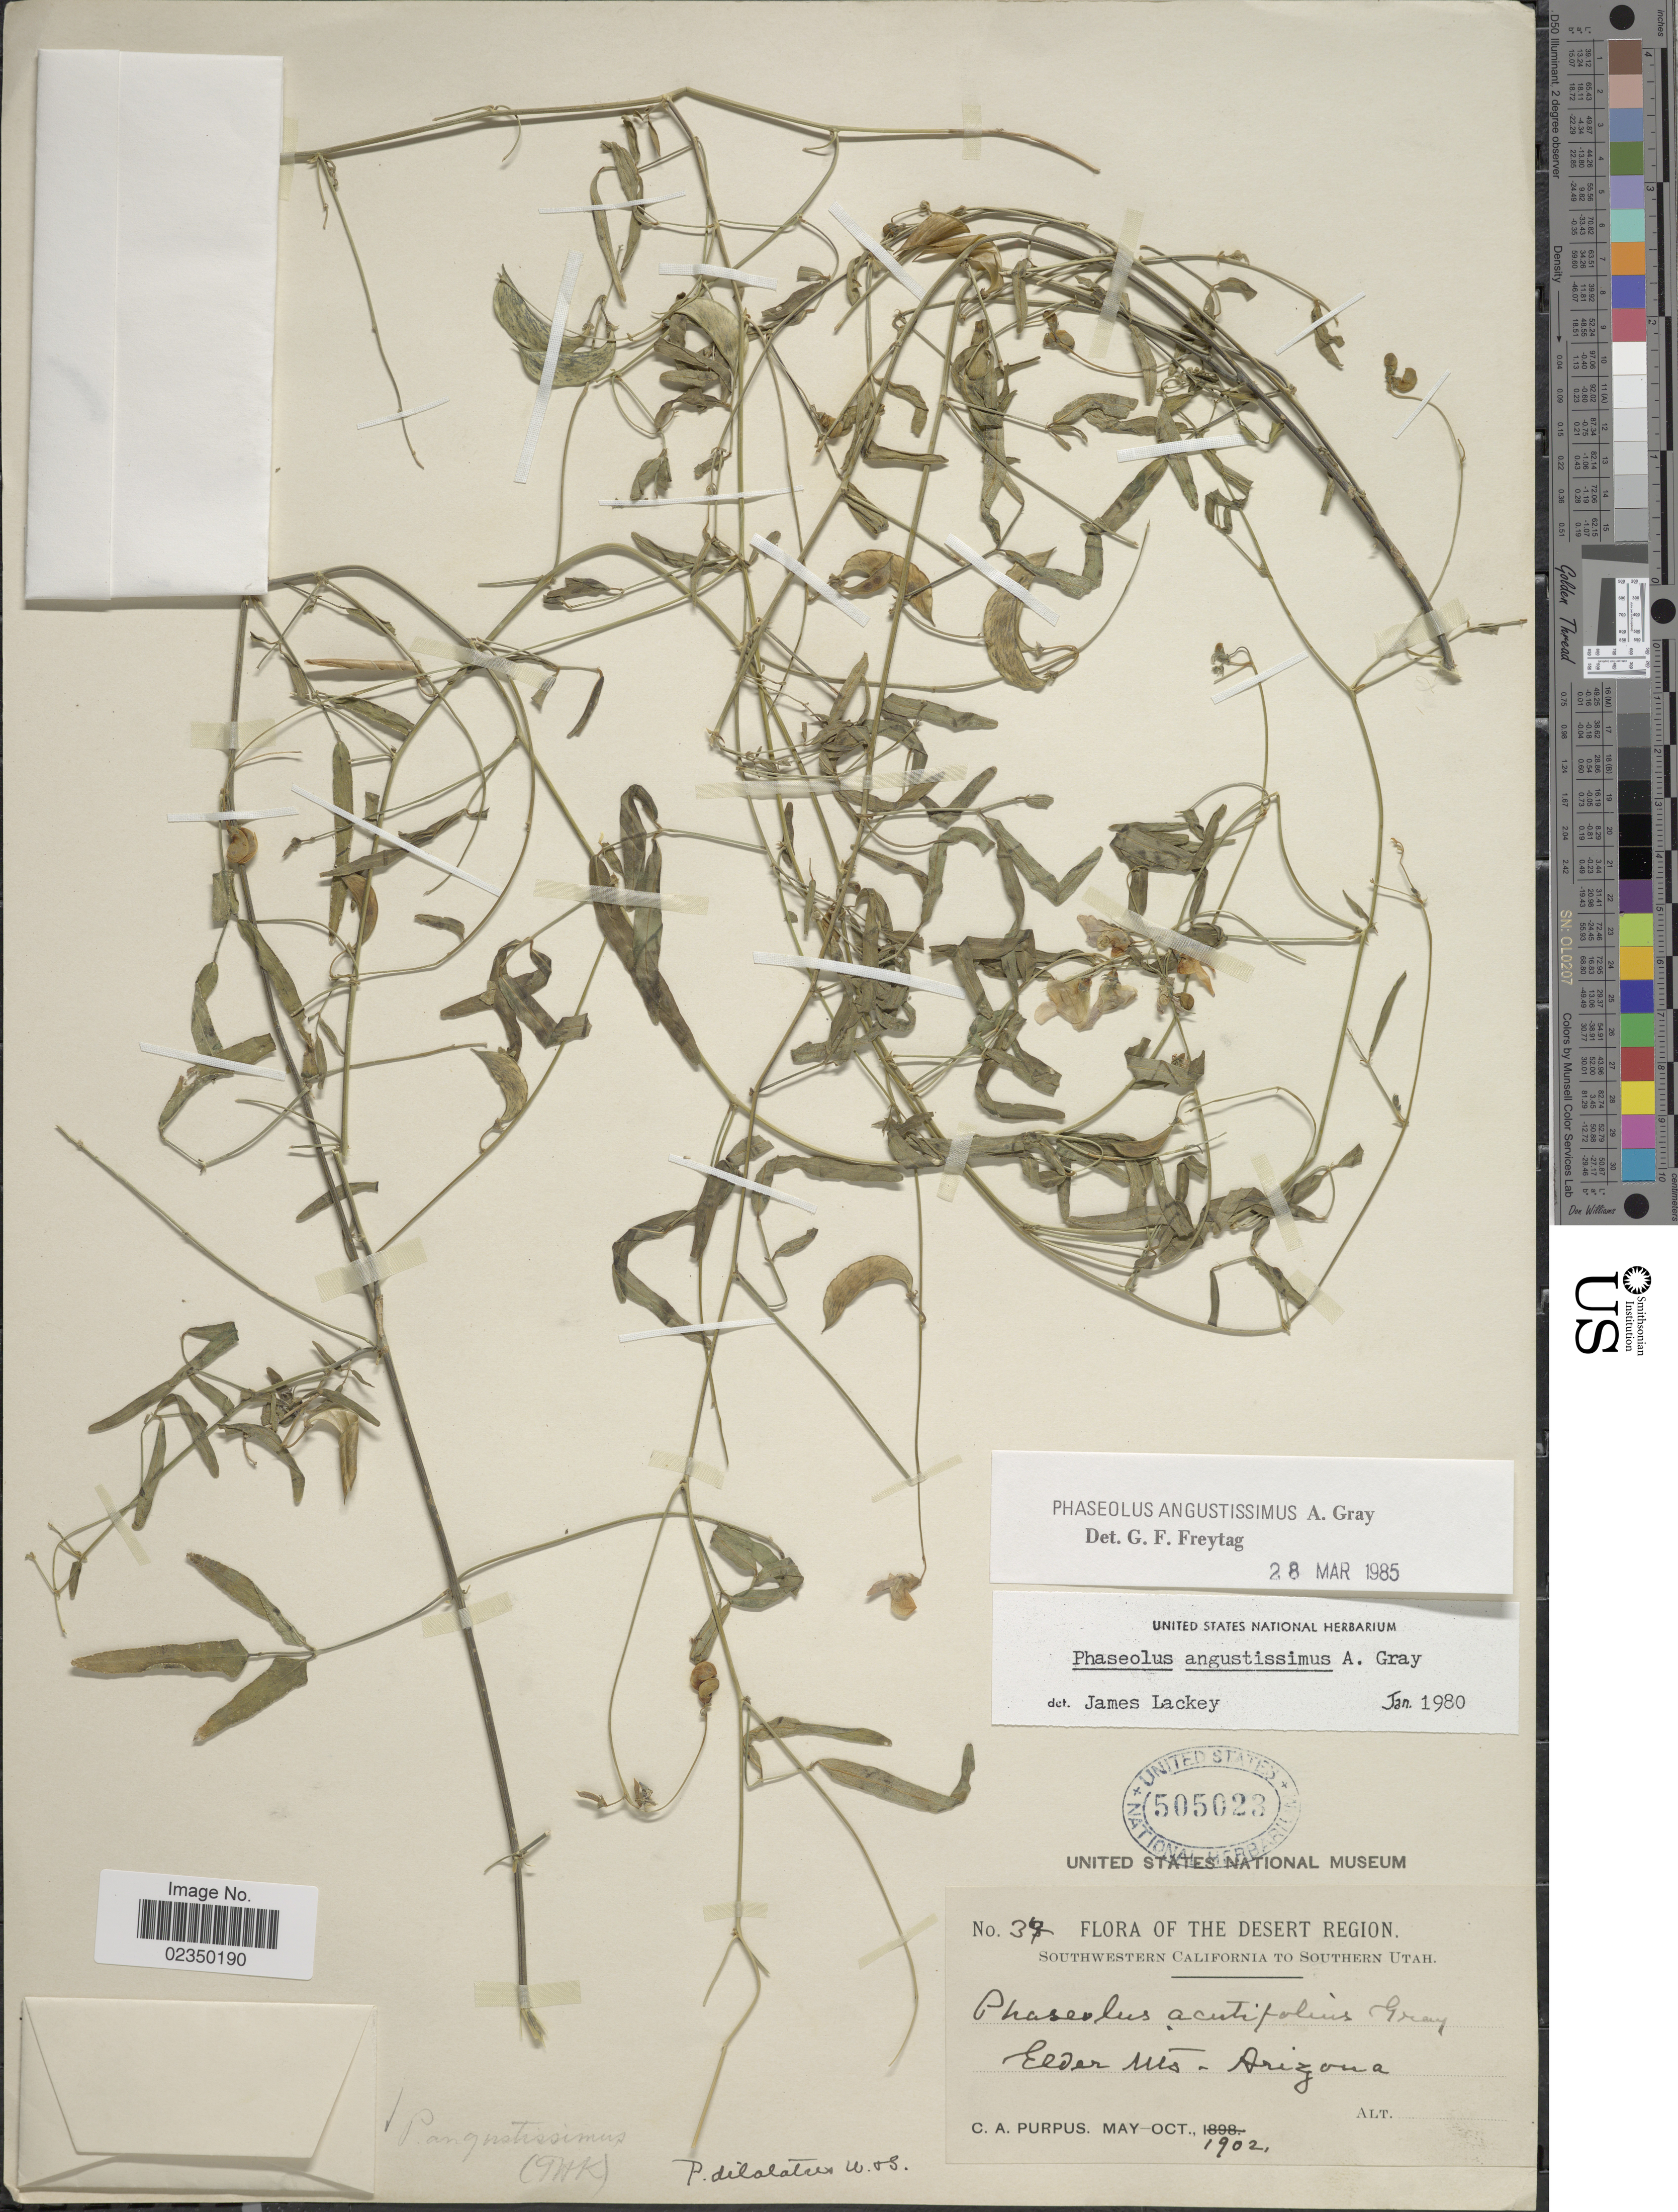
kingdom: Plantae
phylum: Tracheophyta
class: Magnoliopsida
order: Fabales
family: Fabaceae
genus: Phaseolus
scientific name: Phaseolus angustissimus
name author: A. Gray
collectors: C. A. Purpus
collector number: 37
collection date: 1902-05/1902-10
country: United States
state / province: Arizona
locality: The Desert Region, Elder Mts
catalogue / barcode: US 505023